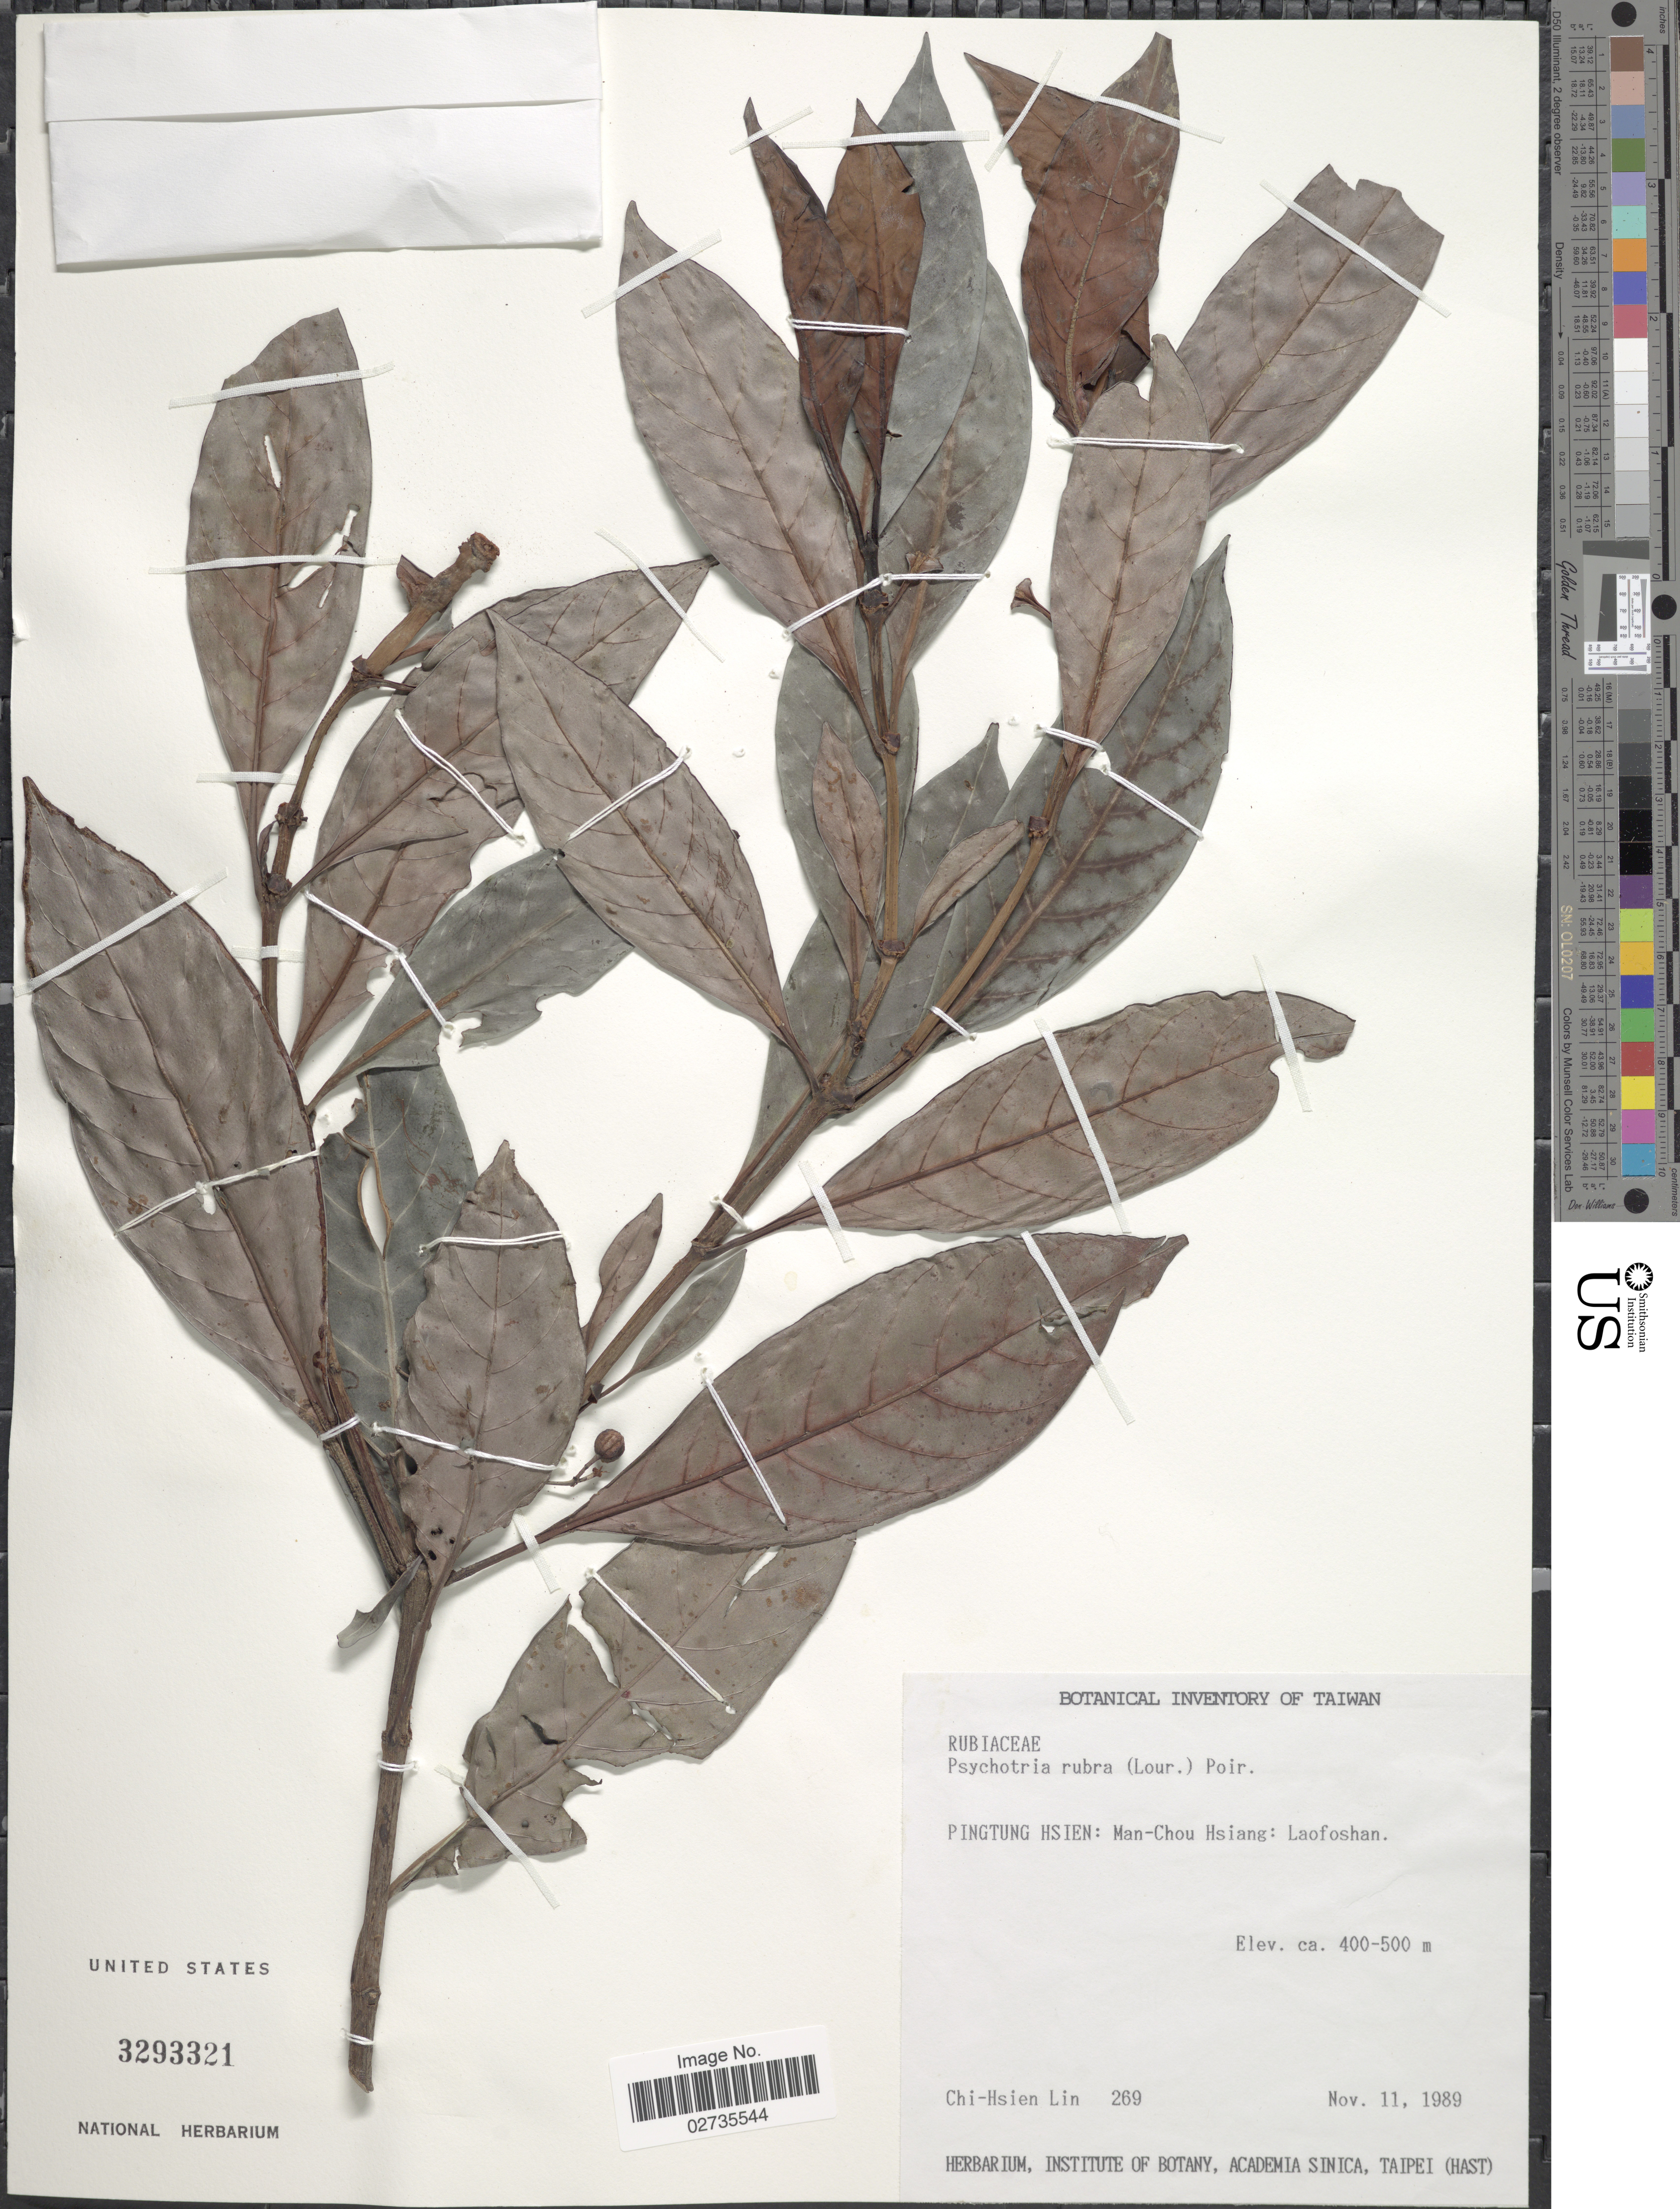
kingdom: Plantae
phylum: Tracheophyta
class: Magnoliopsida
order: Gentianales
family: Rubiaceae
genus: Psychotria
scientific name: Psychotria rubra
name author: (Lour.) Poir.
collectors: C. Lin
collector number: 269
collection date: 1989-11-11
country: Taiwan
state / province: Pingtung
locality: Man-Chou Hsiang: Laofoshan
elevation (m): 400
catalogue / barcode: US 3293321